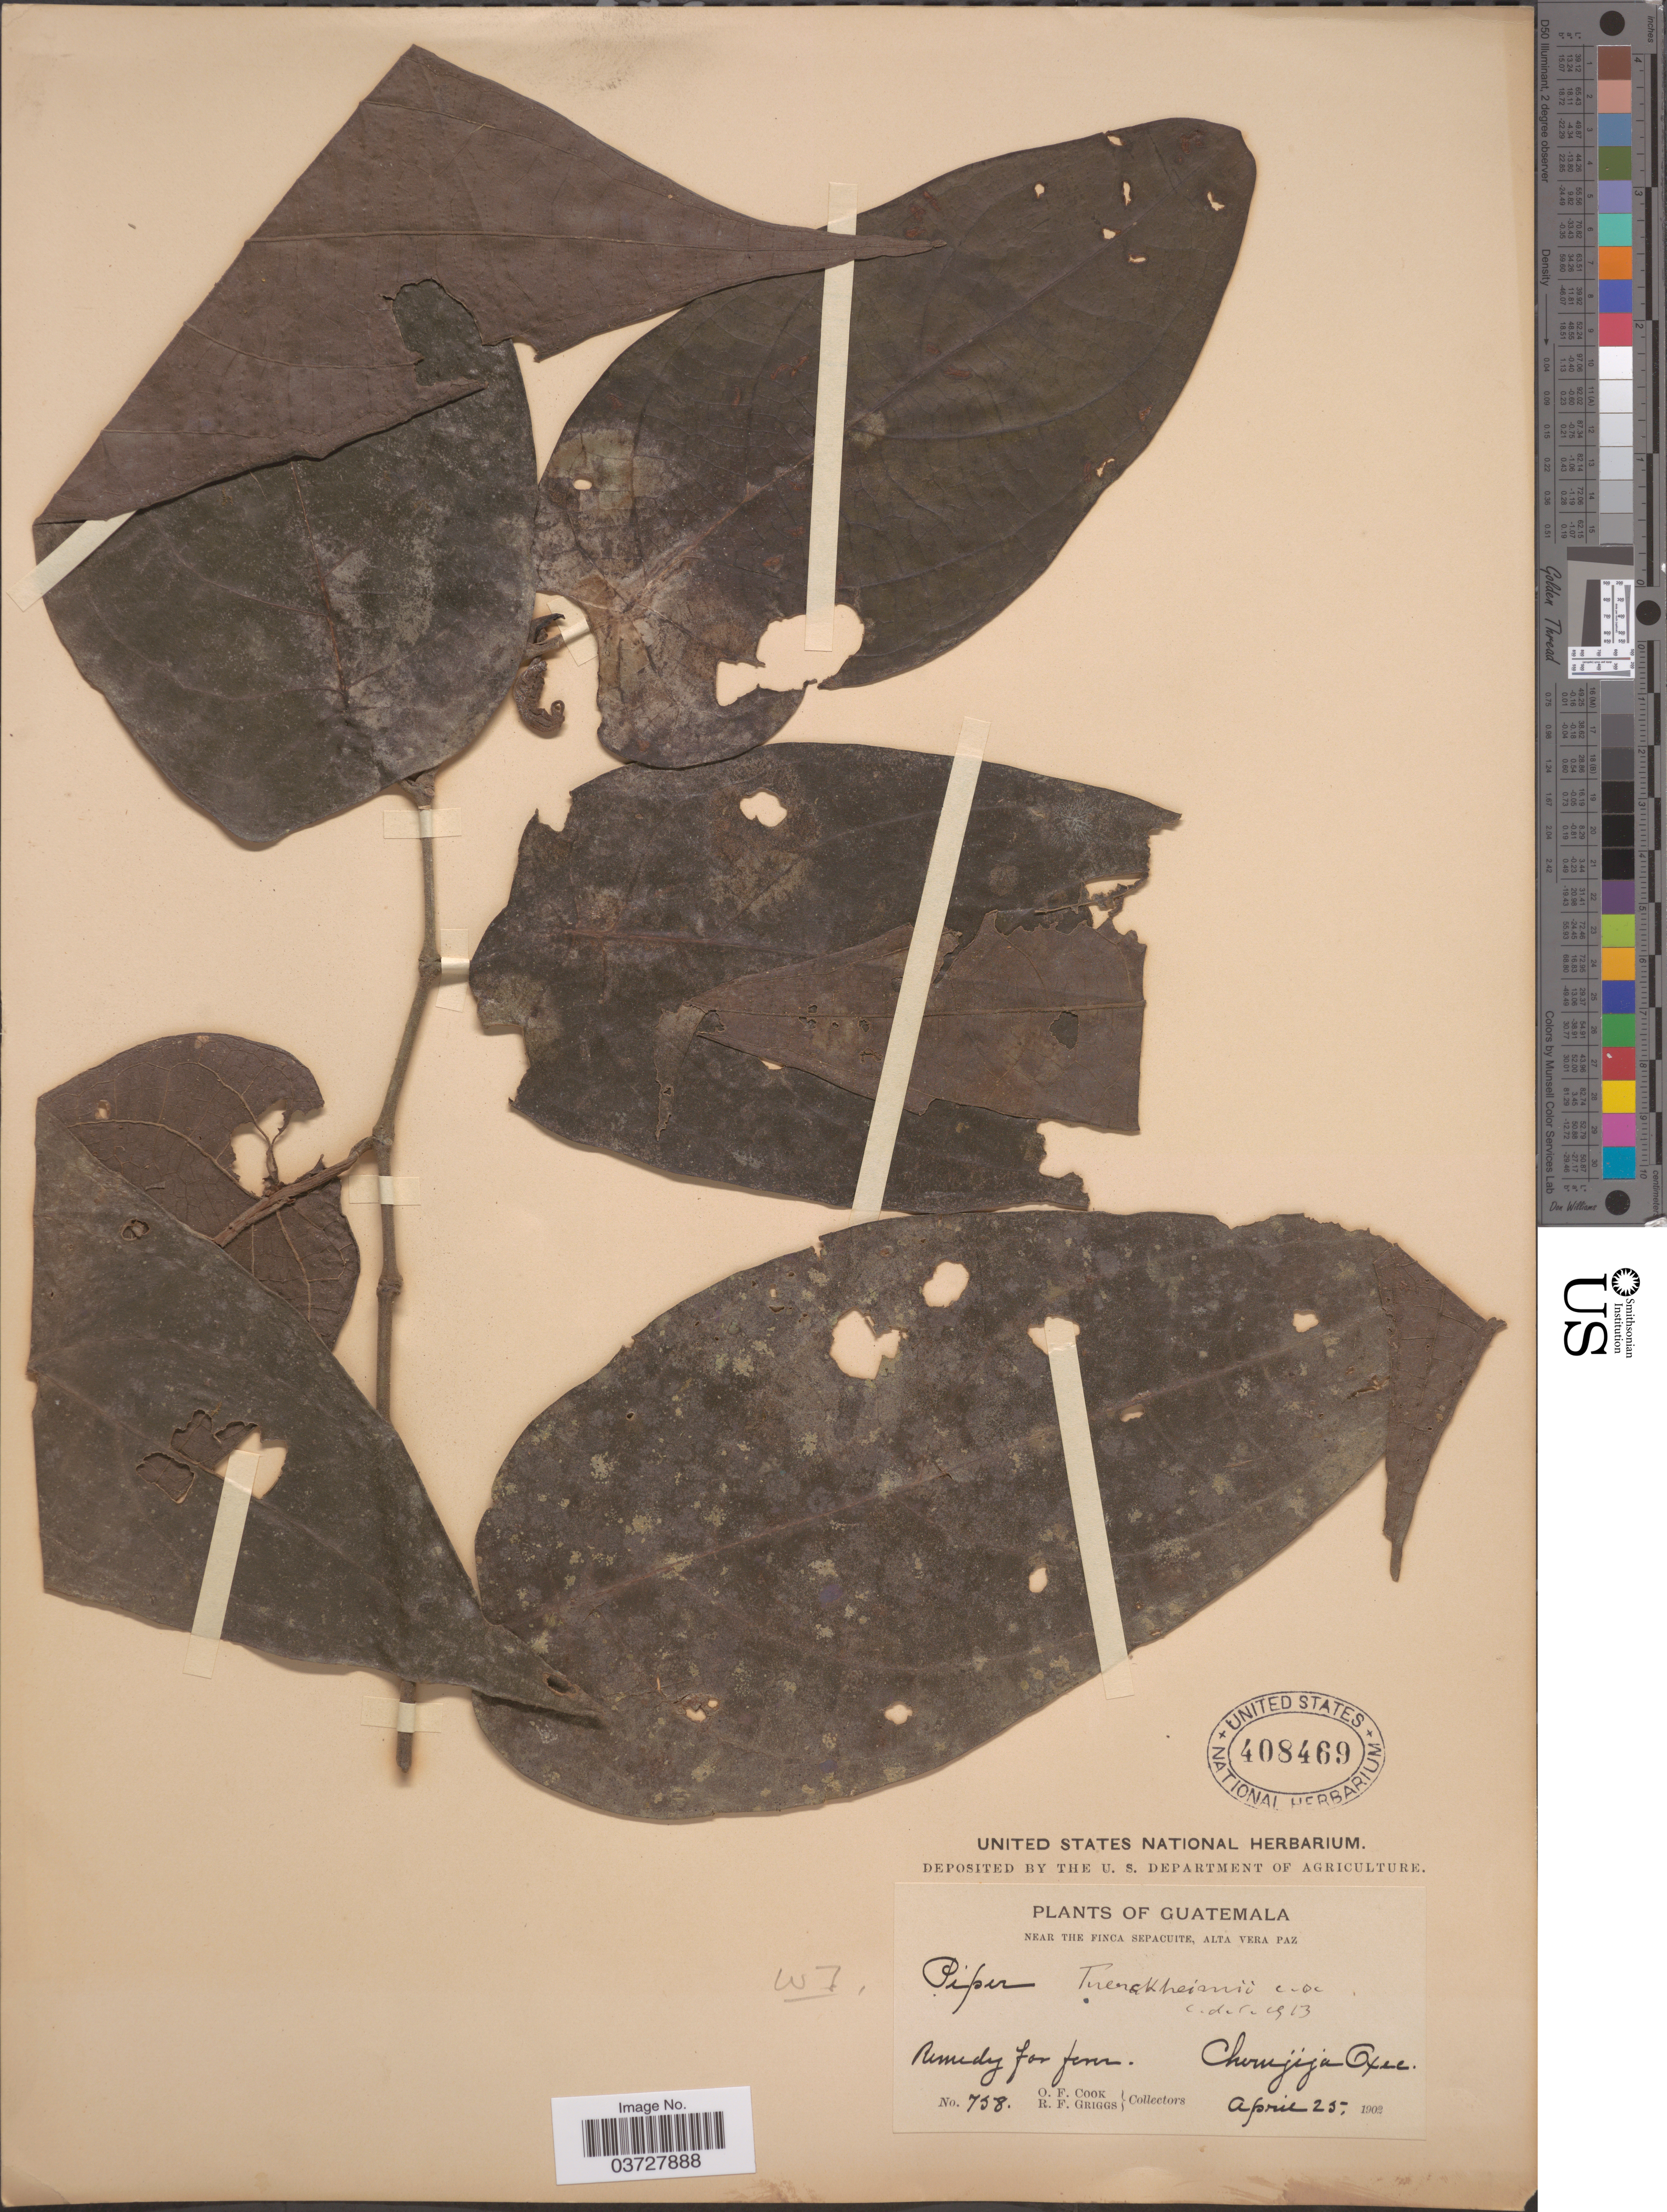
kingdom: Plantae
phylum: Tracheophyta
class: Magnoliopsida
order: Piperales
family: Piperaceae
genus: Piper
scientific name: Piper tuerckheimii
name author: C. DC.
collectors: O. F. Cook & R. F. Griggs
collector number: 758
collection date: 1902-04-25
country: Guatemala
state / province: Alta Verapaz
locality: Near the Finca Sepacuite, Alta Vera Paz. Cherujija Oxec.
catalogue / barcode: US 408469